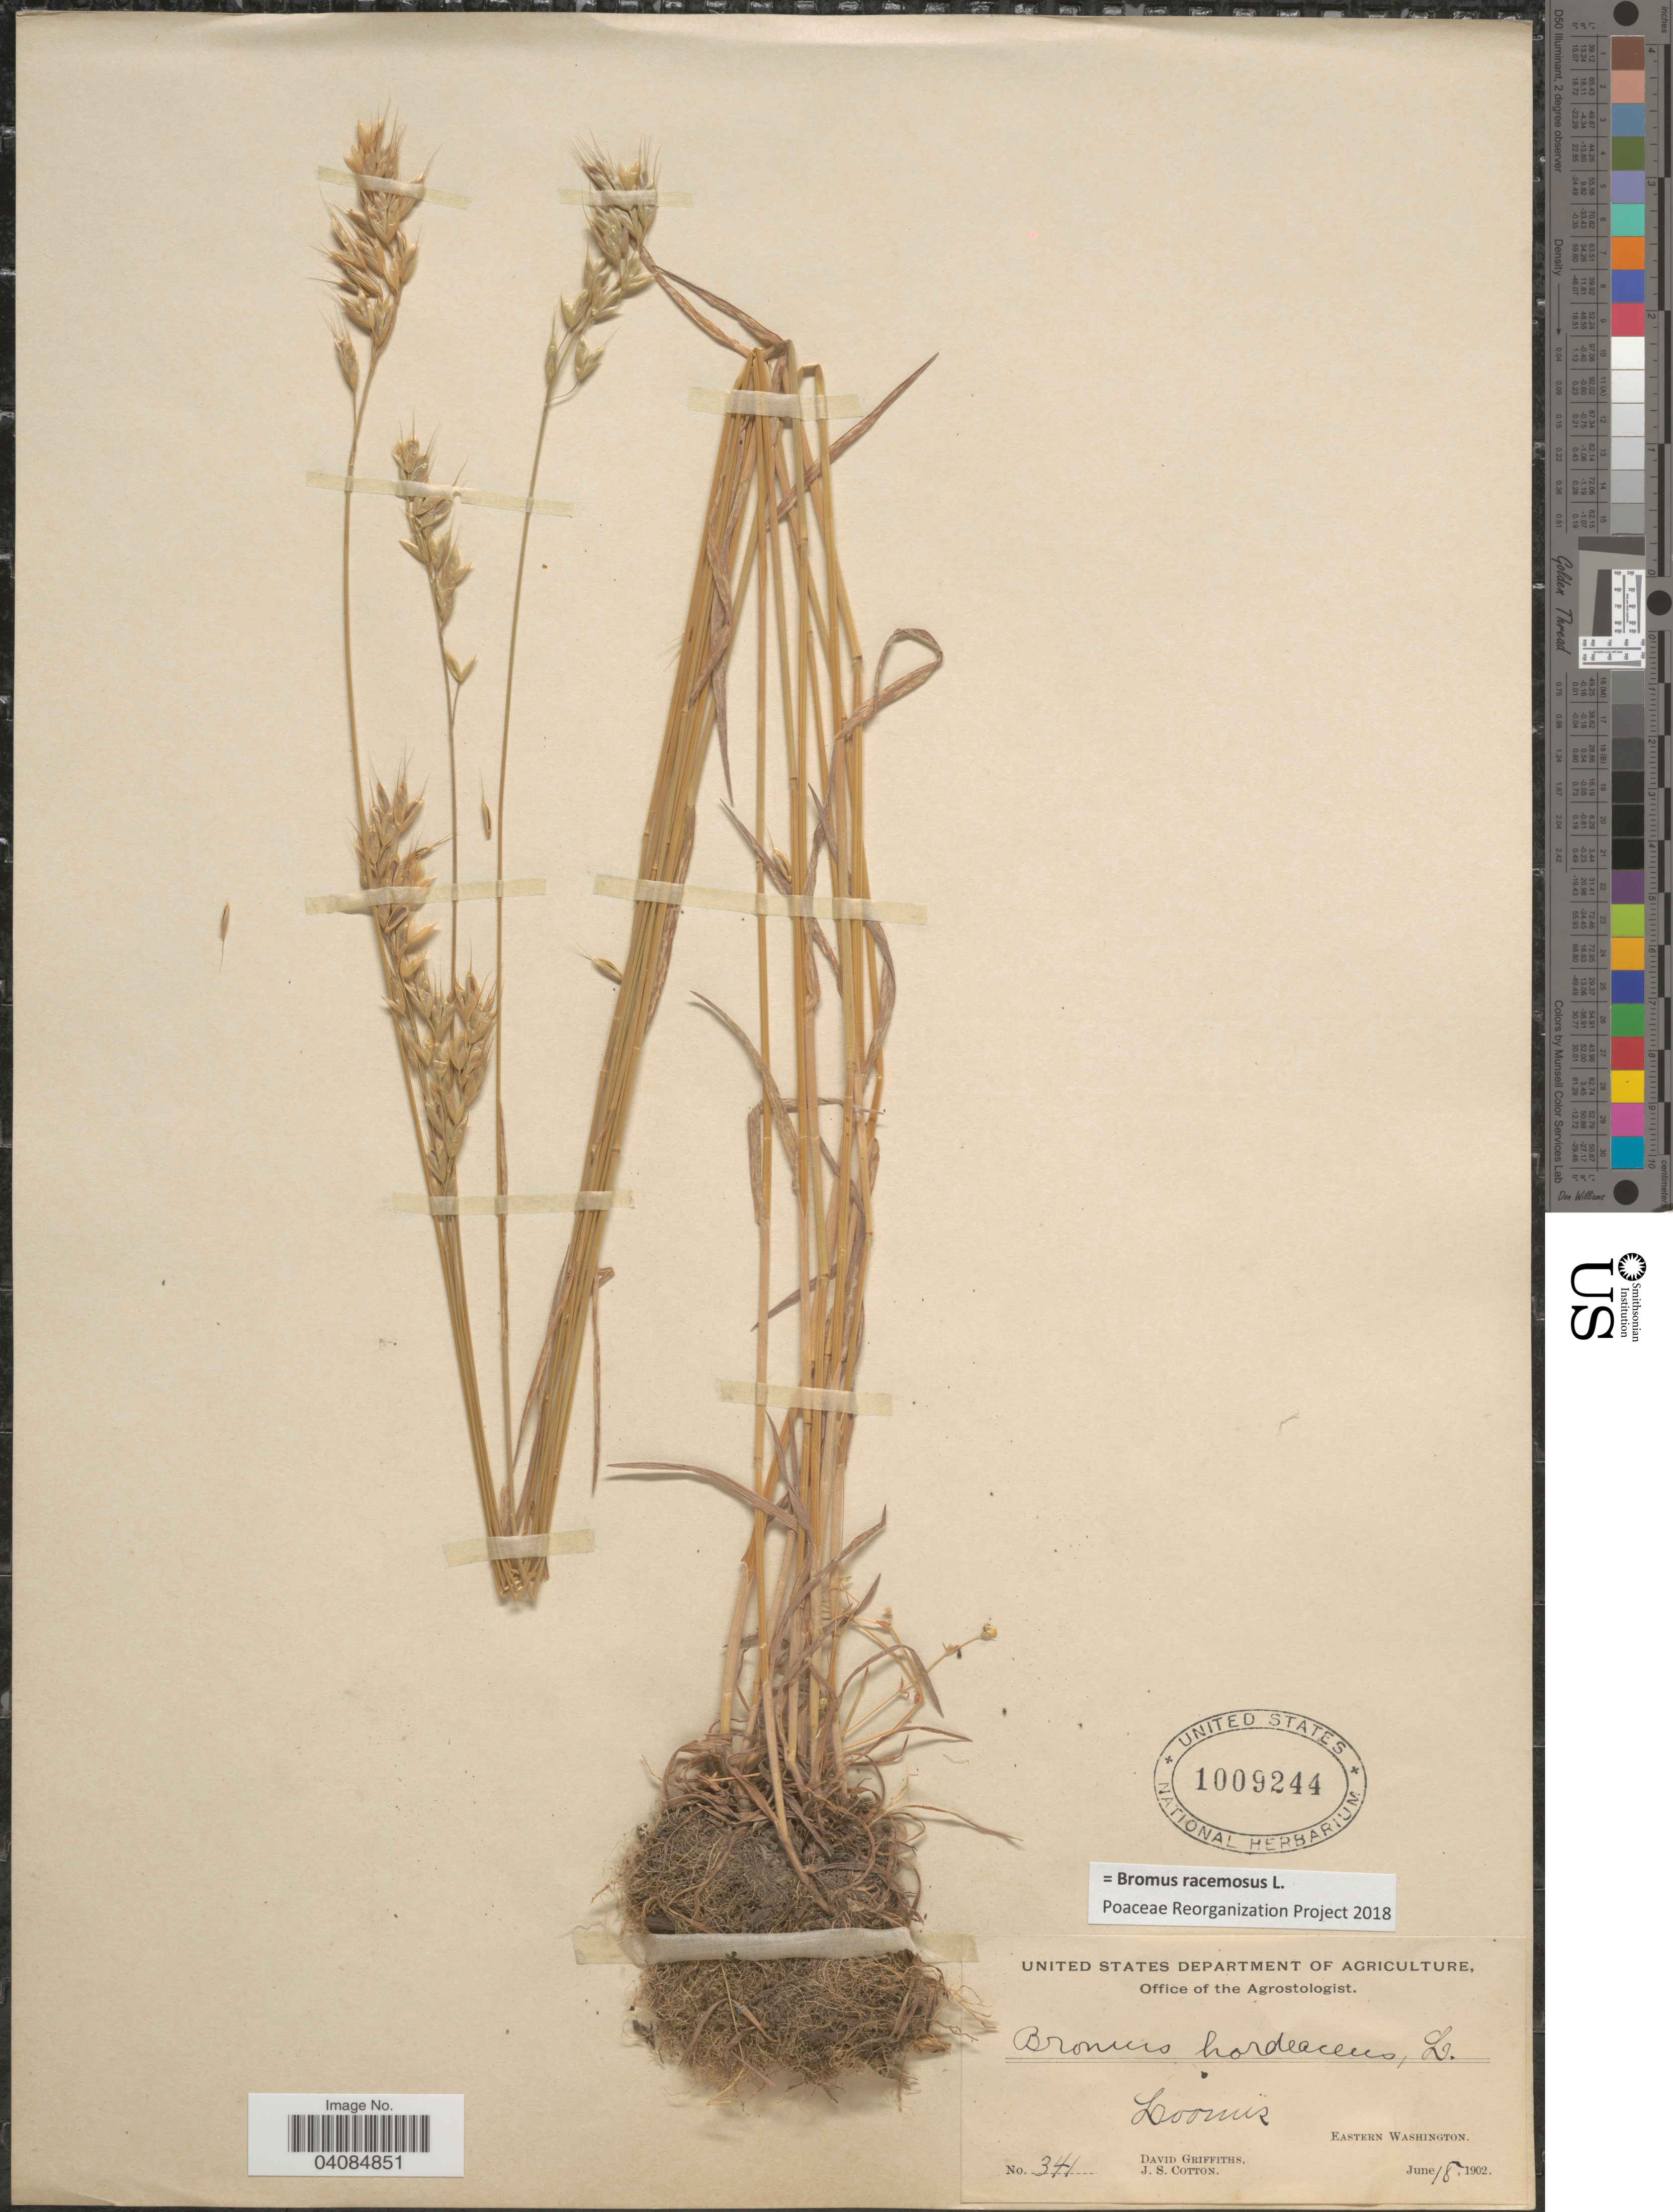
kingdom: Plantae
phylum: Tracheophyta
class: Liliopsida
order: Poales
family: Poaceae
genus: Bromus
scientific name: Bromus racemosus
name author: L.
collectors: D. Griffiths & J. S. Cotton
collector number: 341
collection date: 1902-06-18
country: United States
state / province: Washington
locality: Loomis. Eastern Washington.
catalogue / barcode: US 1009244